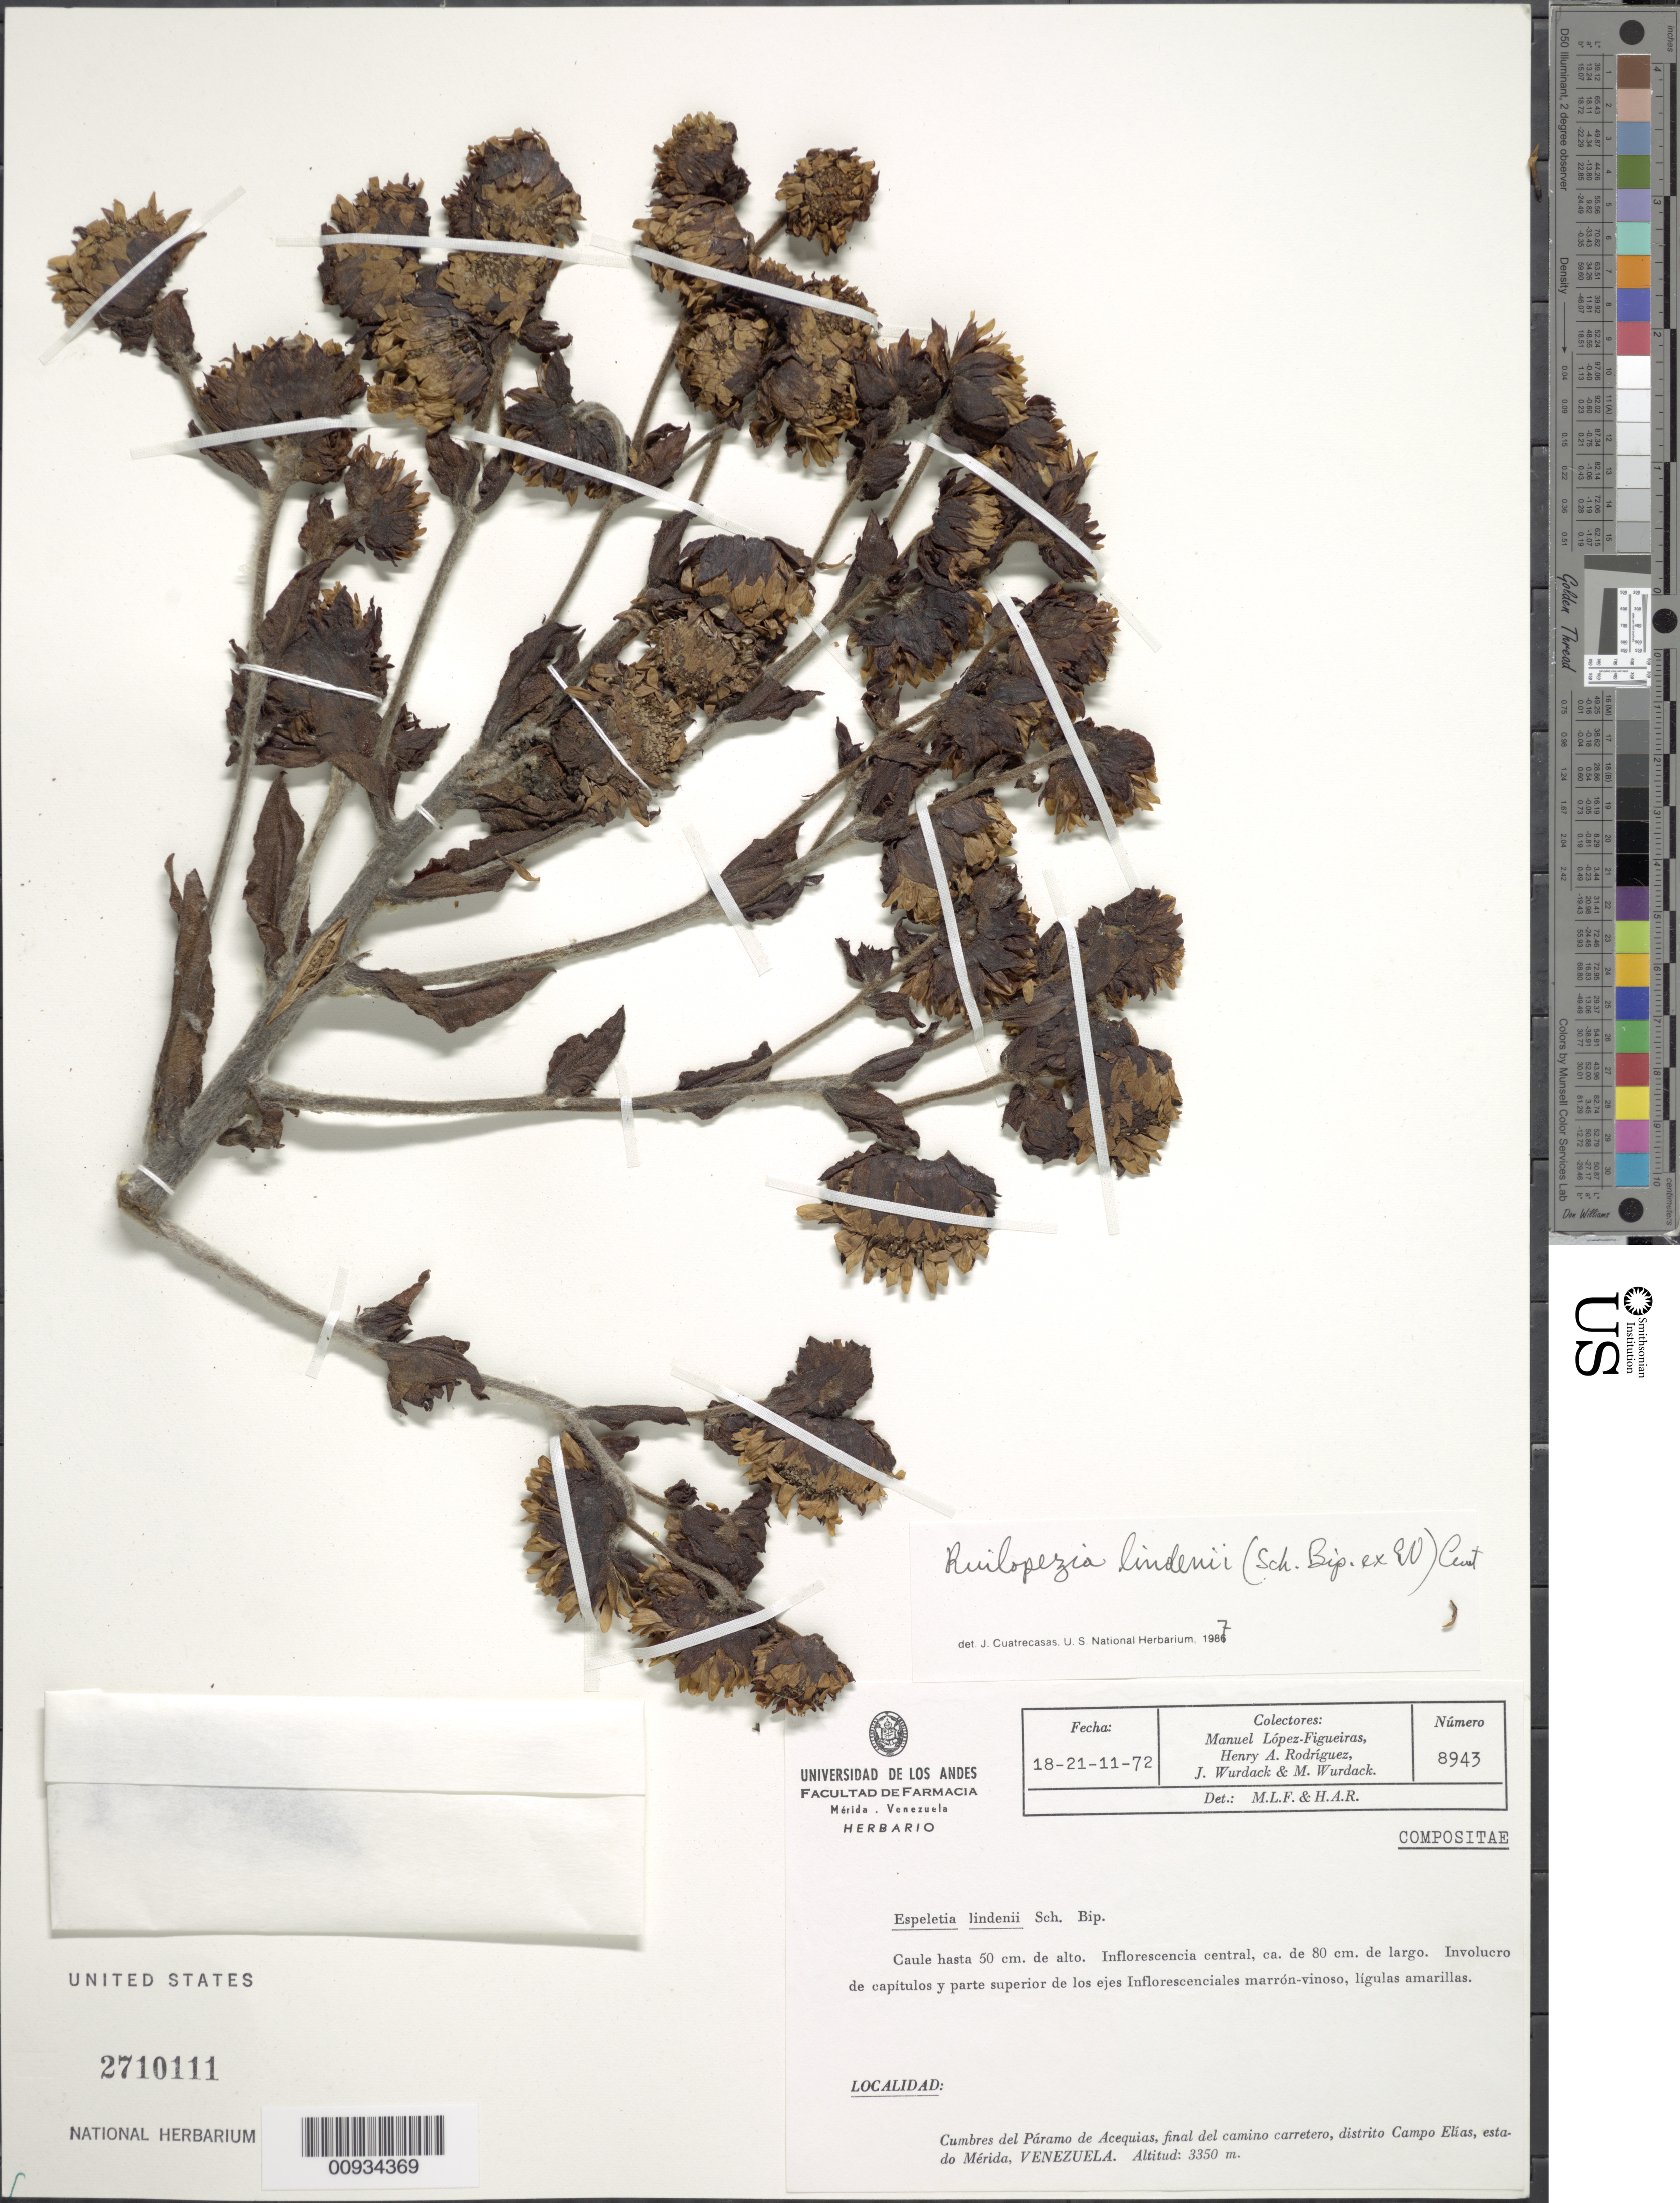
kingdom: Plantae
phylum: Tracheophyta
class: Magnoliopsida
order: Asterales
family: Asteraceae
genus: Ruilopezia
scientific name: Ruilopezia lindenii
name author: (Sch. Bip. ex Wedd.) Cuatrec.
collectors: M. López Figueiras, H. A. Rodriguez, J. J. Wurdack & M. L. Wurdack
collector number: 8943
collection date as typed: Transcribed d/m/y: 18/11/72 to 21/11/72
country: Venezuela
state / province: Mérida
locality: Cumbres del Paramo de Acequias, final del camino carretera, Distrito Campo Elias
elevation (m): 3350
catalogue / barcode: US 2710111